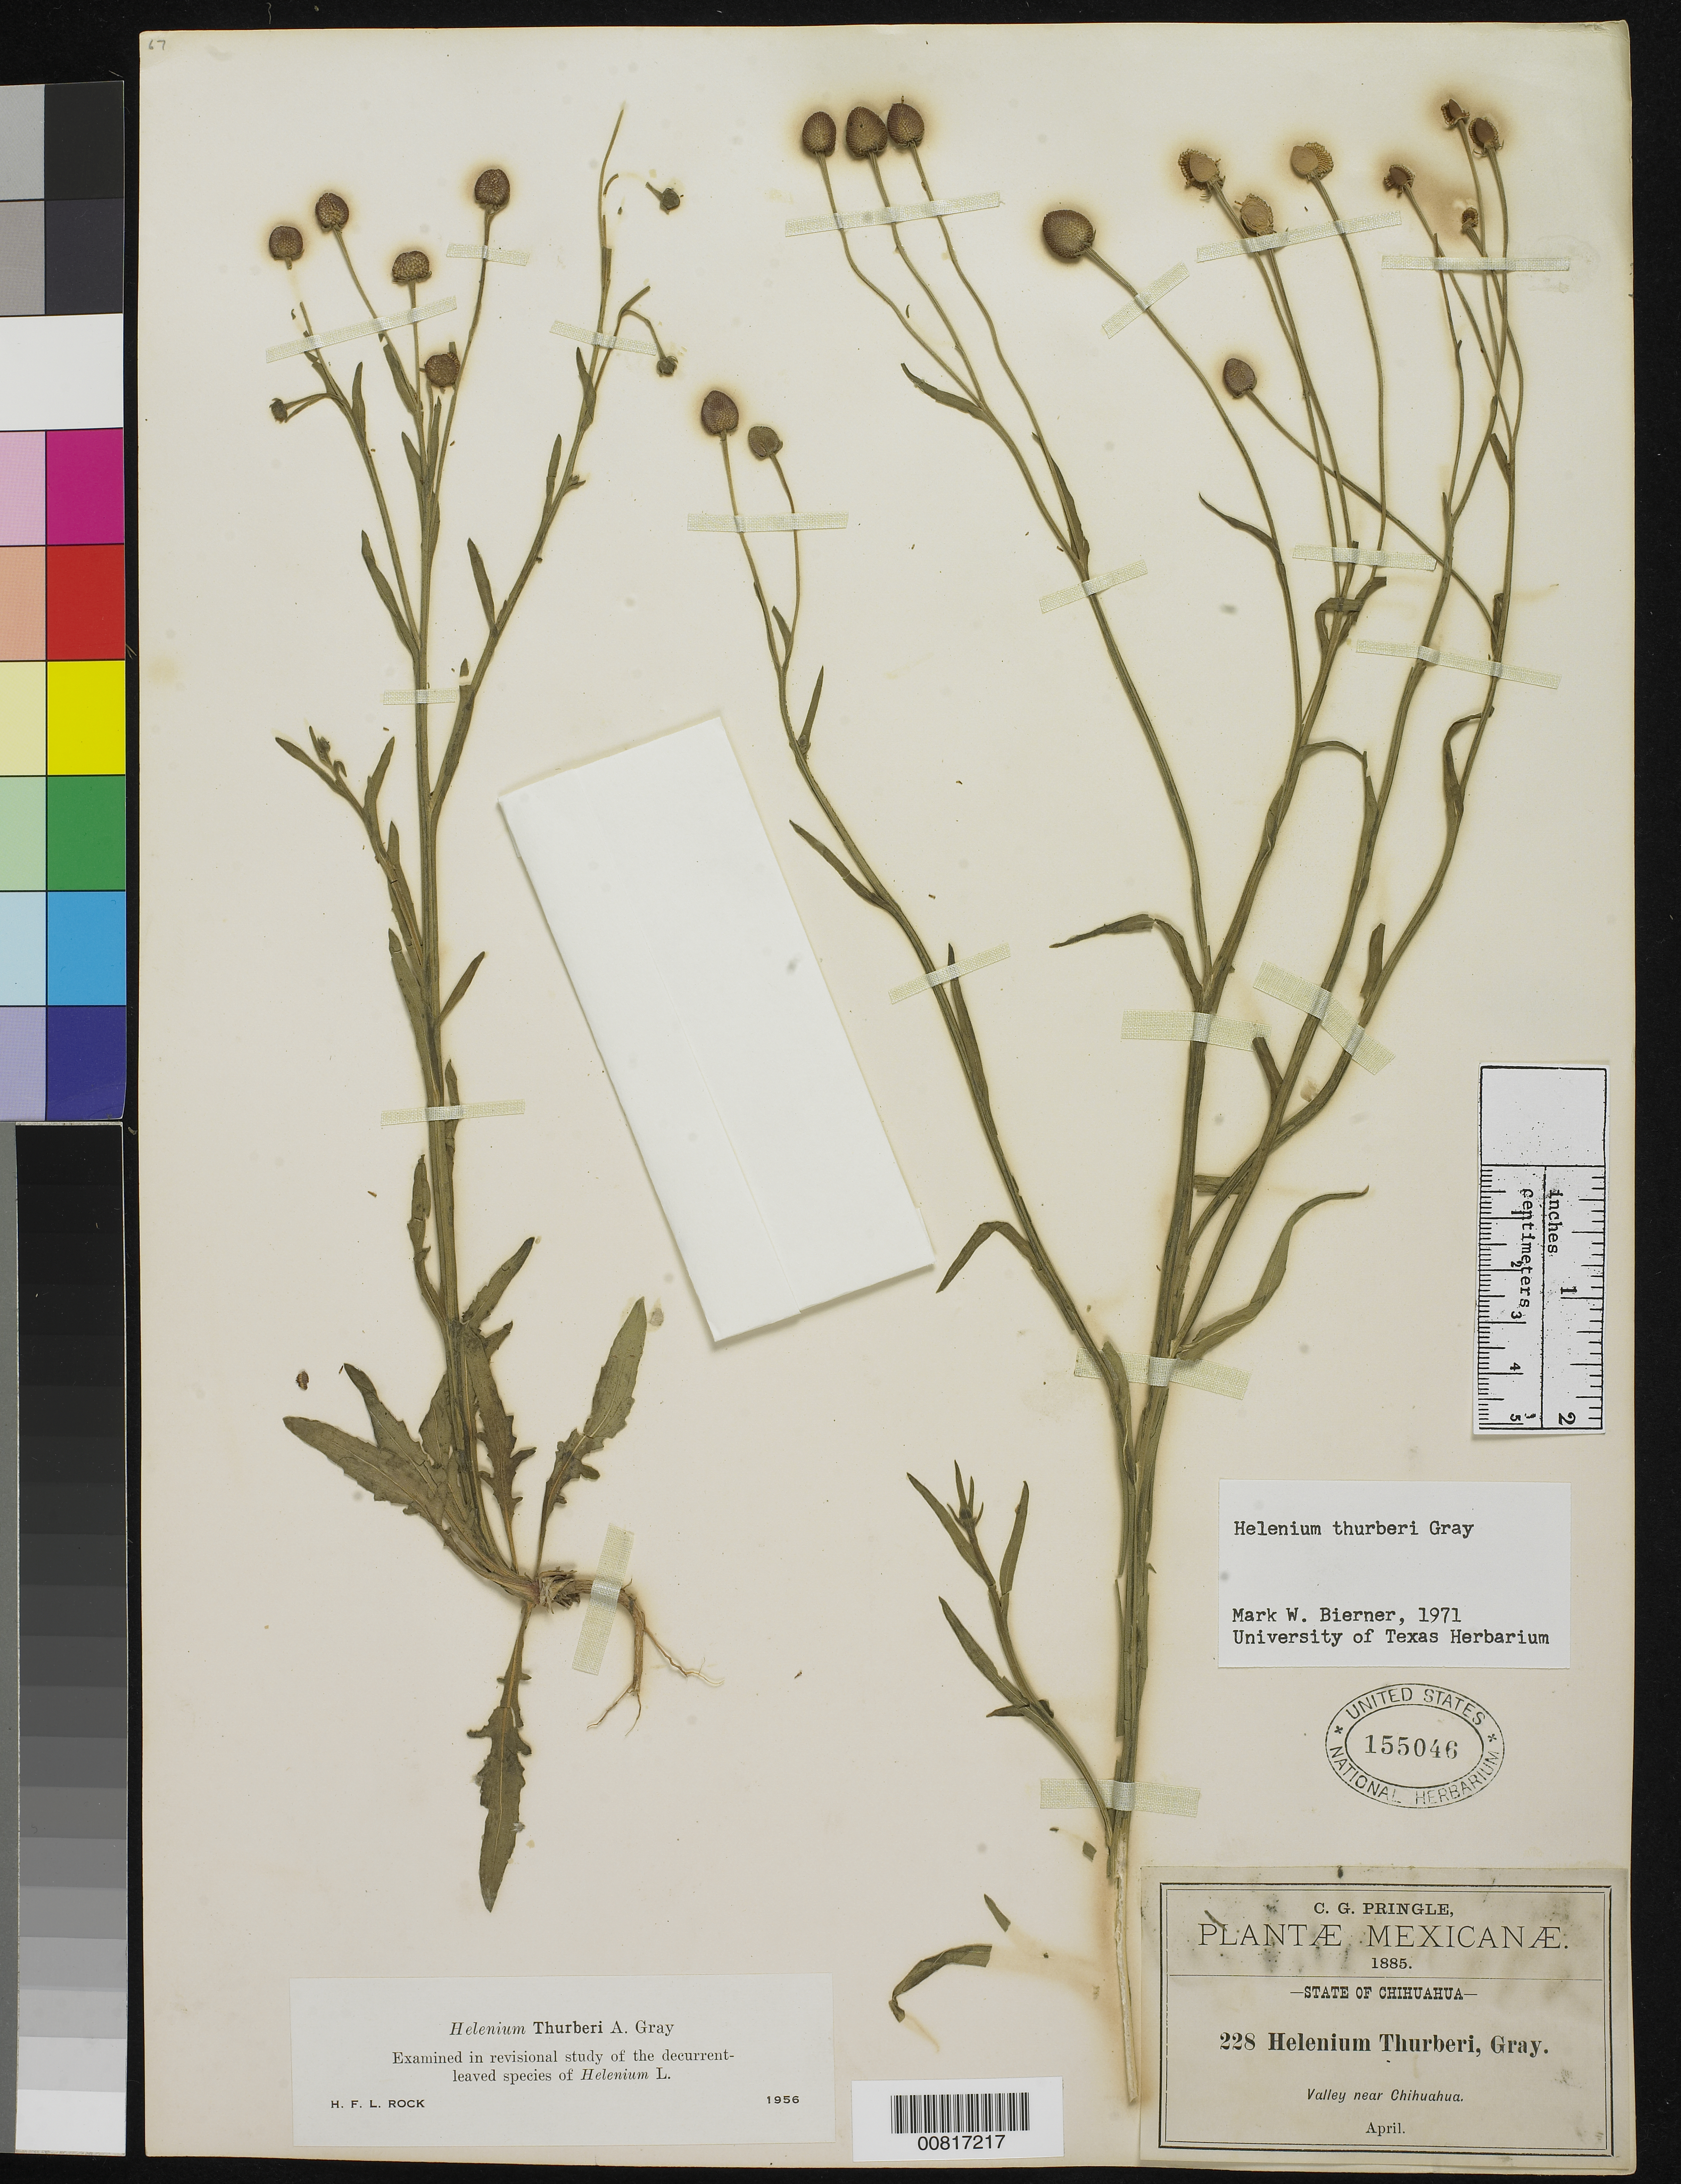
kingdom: Plantae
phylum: Tracheophyta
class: Magnoliopsida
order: Asterales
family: Asteraceae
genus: Helenium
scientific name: Helenium thurberi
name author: A. Gray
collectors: C. G. Pringle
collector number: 228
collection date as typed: Apr 1885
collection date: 1885-04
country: Mexico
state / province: Chihuahua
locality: Valley near Chihuahua.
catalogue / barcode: US 155046